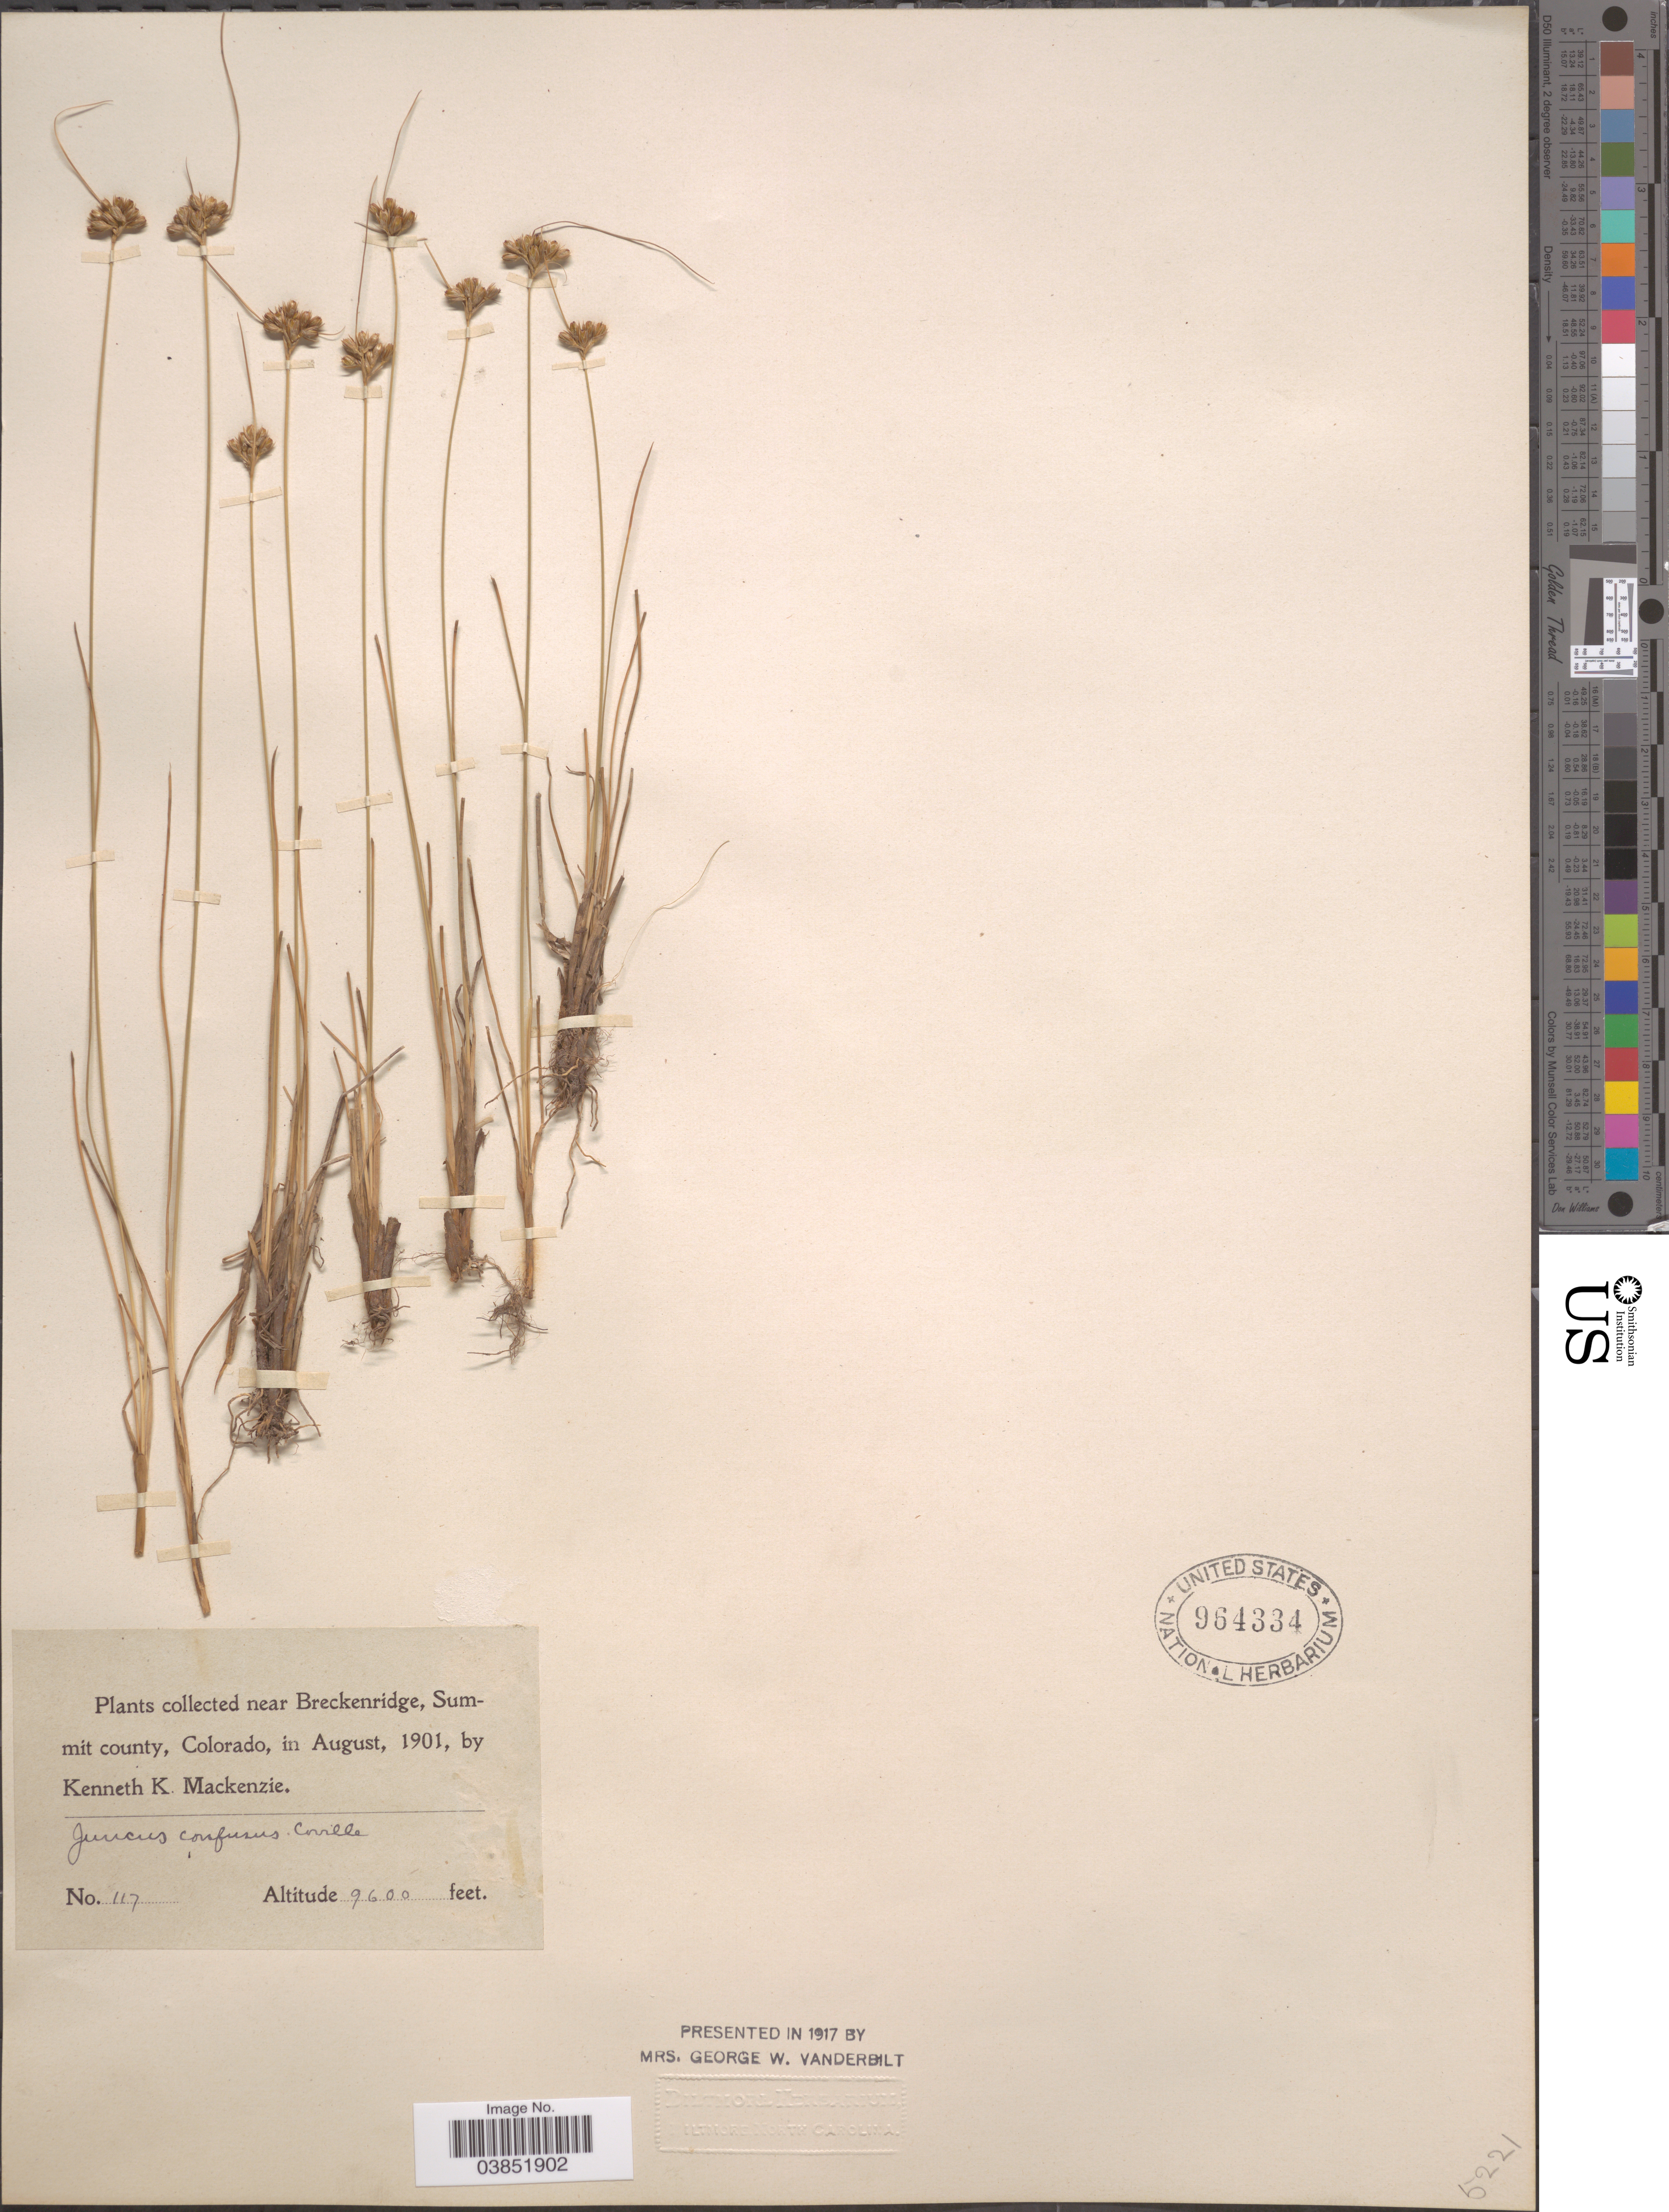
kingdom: Plantae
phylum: Tracheophyta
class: Liliopsida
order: Poales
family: Juncaceae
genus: Juncus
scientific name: Juncus confusus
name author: Coville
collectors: K. K. Mackenzie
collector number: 117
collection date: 1901-08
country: United States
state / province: Colorado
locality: Near Breckenridge, Summit county.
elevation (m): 2926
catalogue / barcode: US 964334